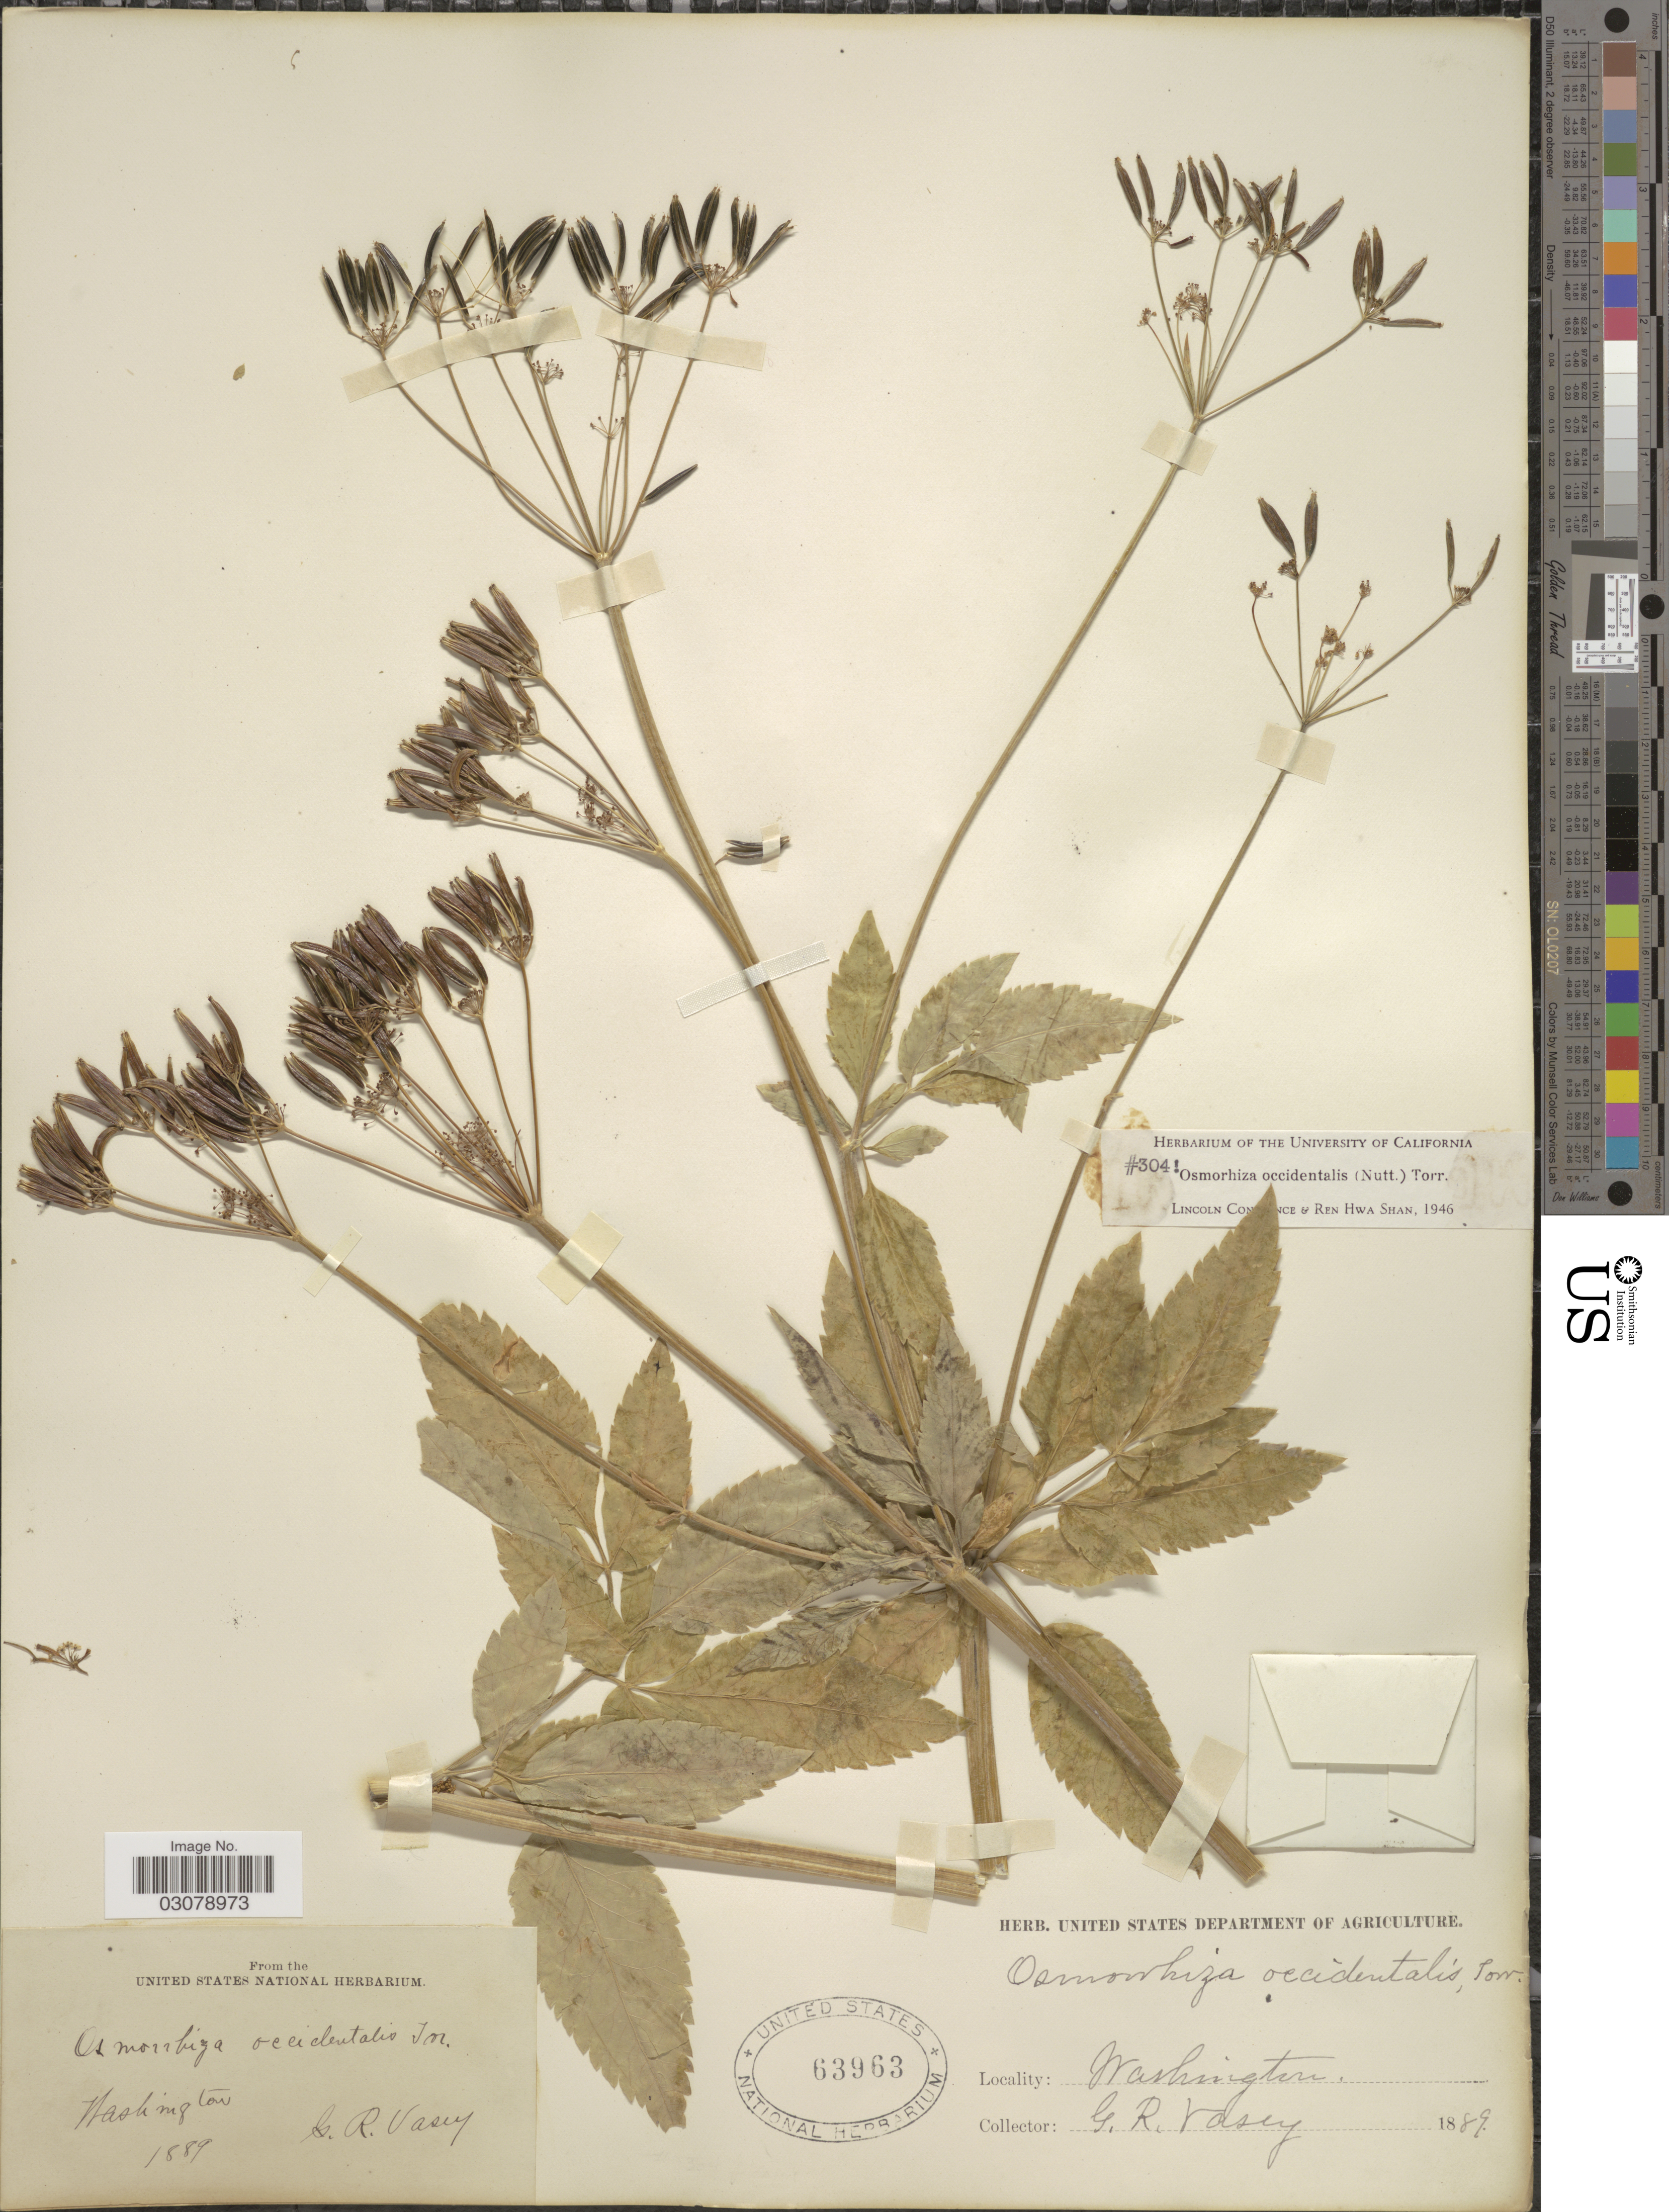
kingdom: Plantae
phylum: Tracheophyta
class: Magnoliopsida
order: Apiales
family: Apiaceae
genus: Osmorhiza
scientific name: Osmorhiza occidentalis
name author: (Nutt.) Torr.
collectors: G. R. Vasey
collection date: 1889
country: United States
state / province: Washington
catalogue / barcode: US 63963